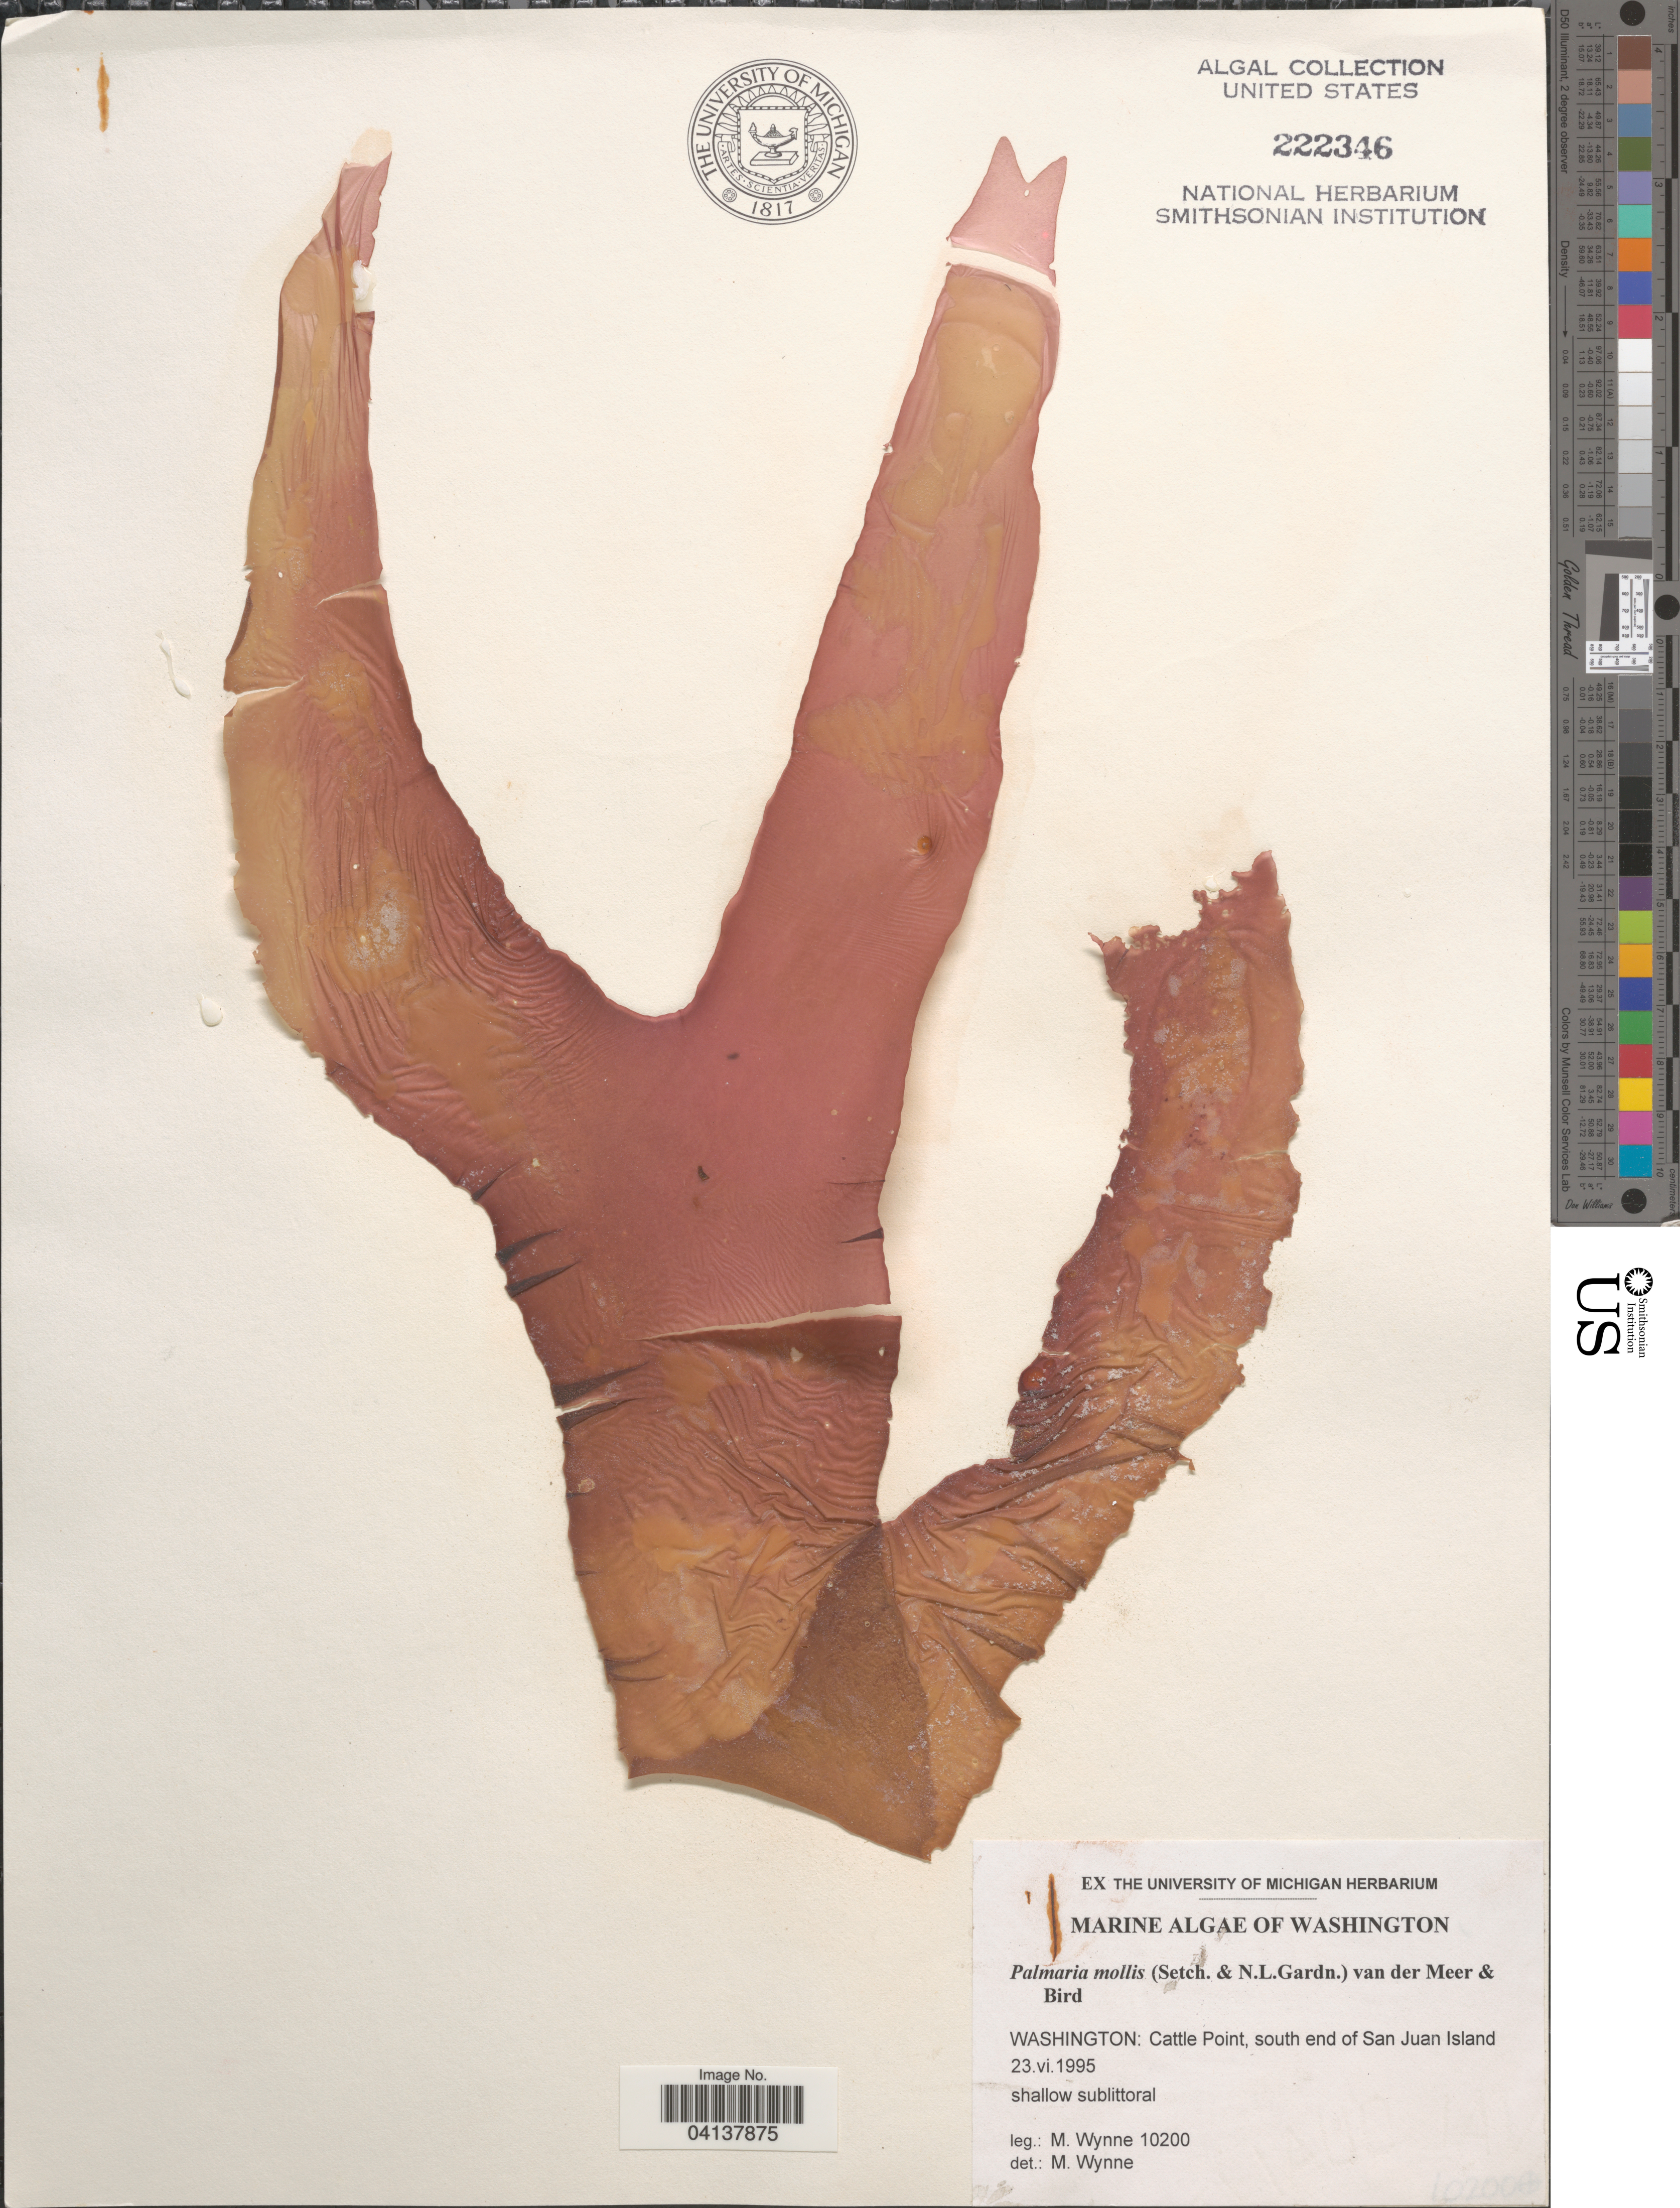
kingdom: Plantae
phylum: Rhodophyta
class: Florideophyceae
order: Palmariales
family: Palmariaceae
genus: Palmaria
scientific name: Palmaria mollis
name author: (Setch. & N.L. Gardner) van der Meer & C.J. Bird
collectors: M.J. Wynne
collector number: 10200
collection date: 1995-06-23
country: United States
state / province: Washington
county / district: San Juan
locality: Cattle Point, south end of San Juan Island.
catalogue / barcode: US 222346